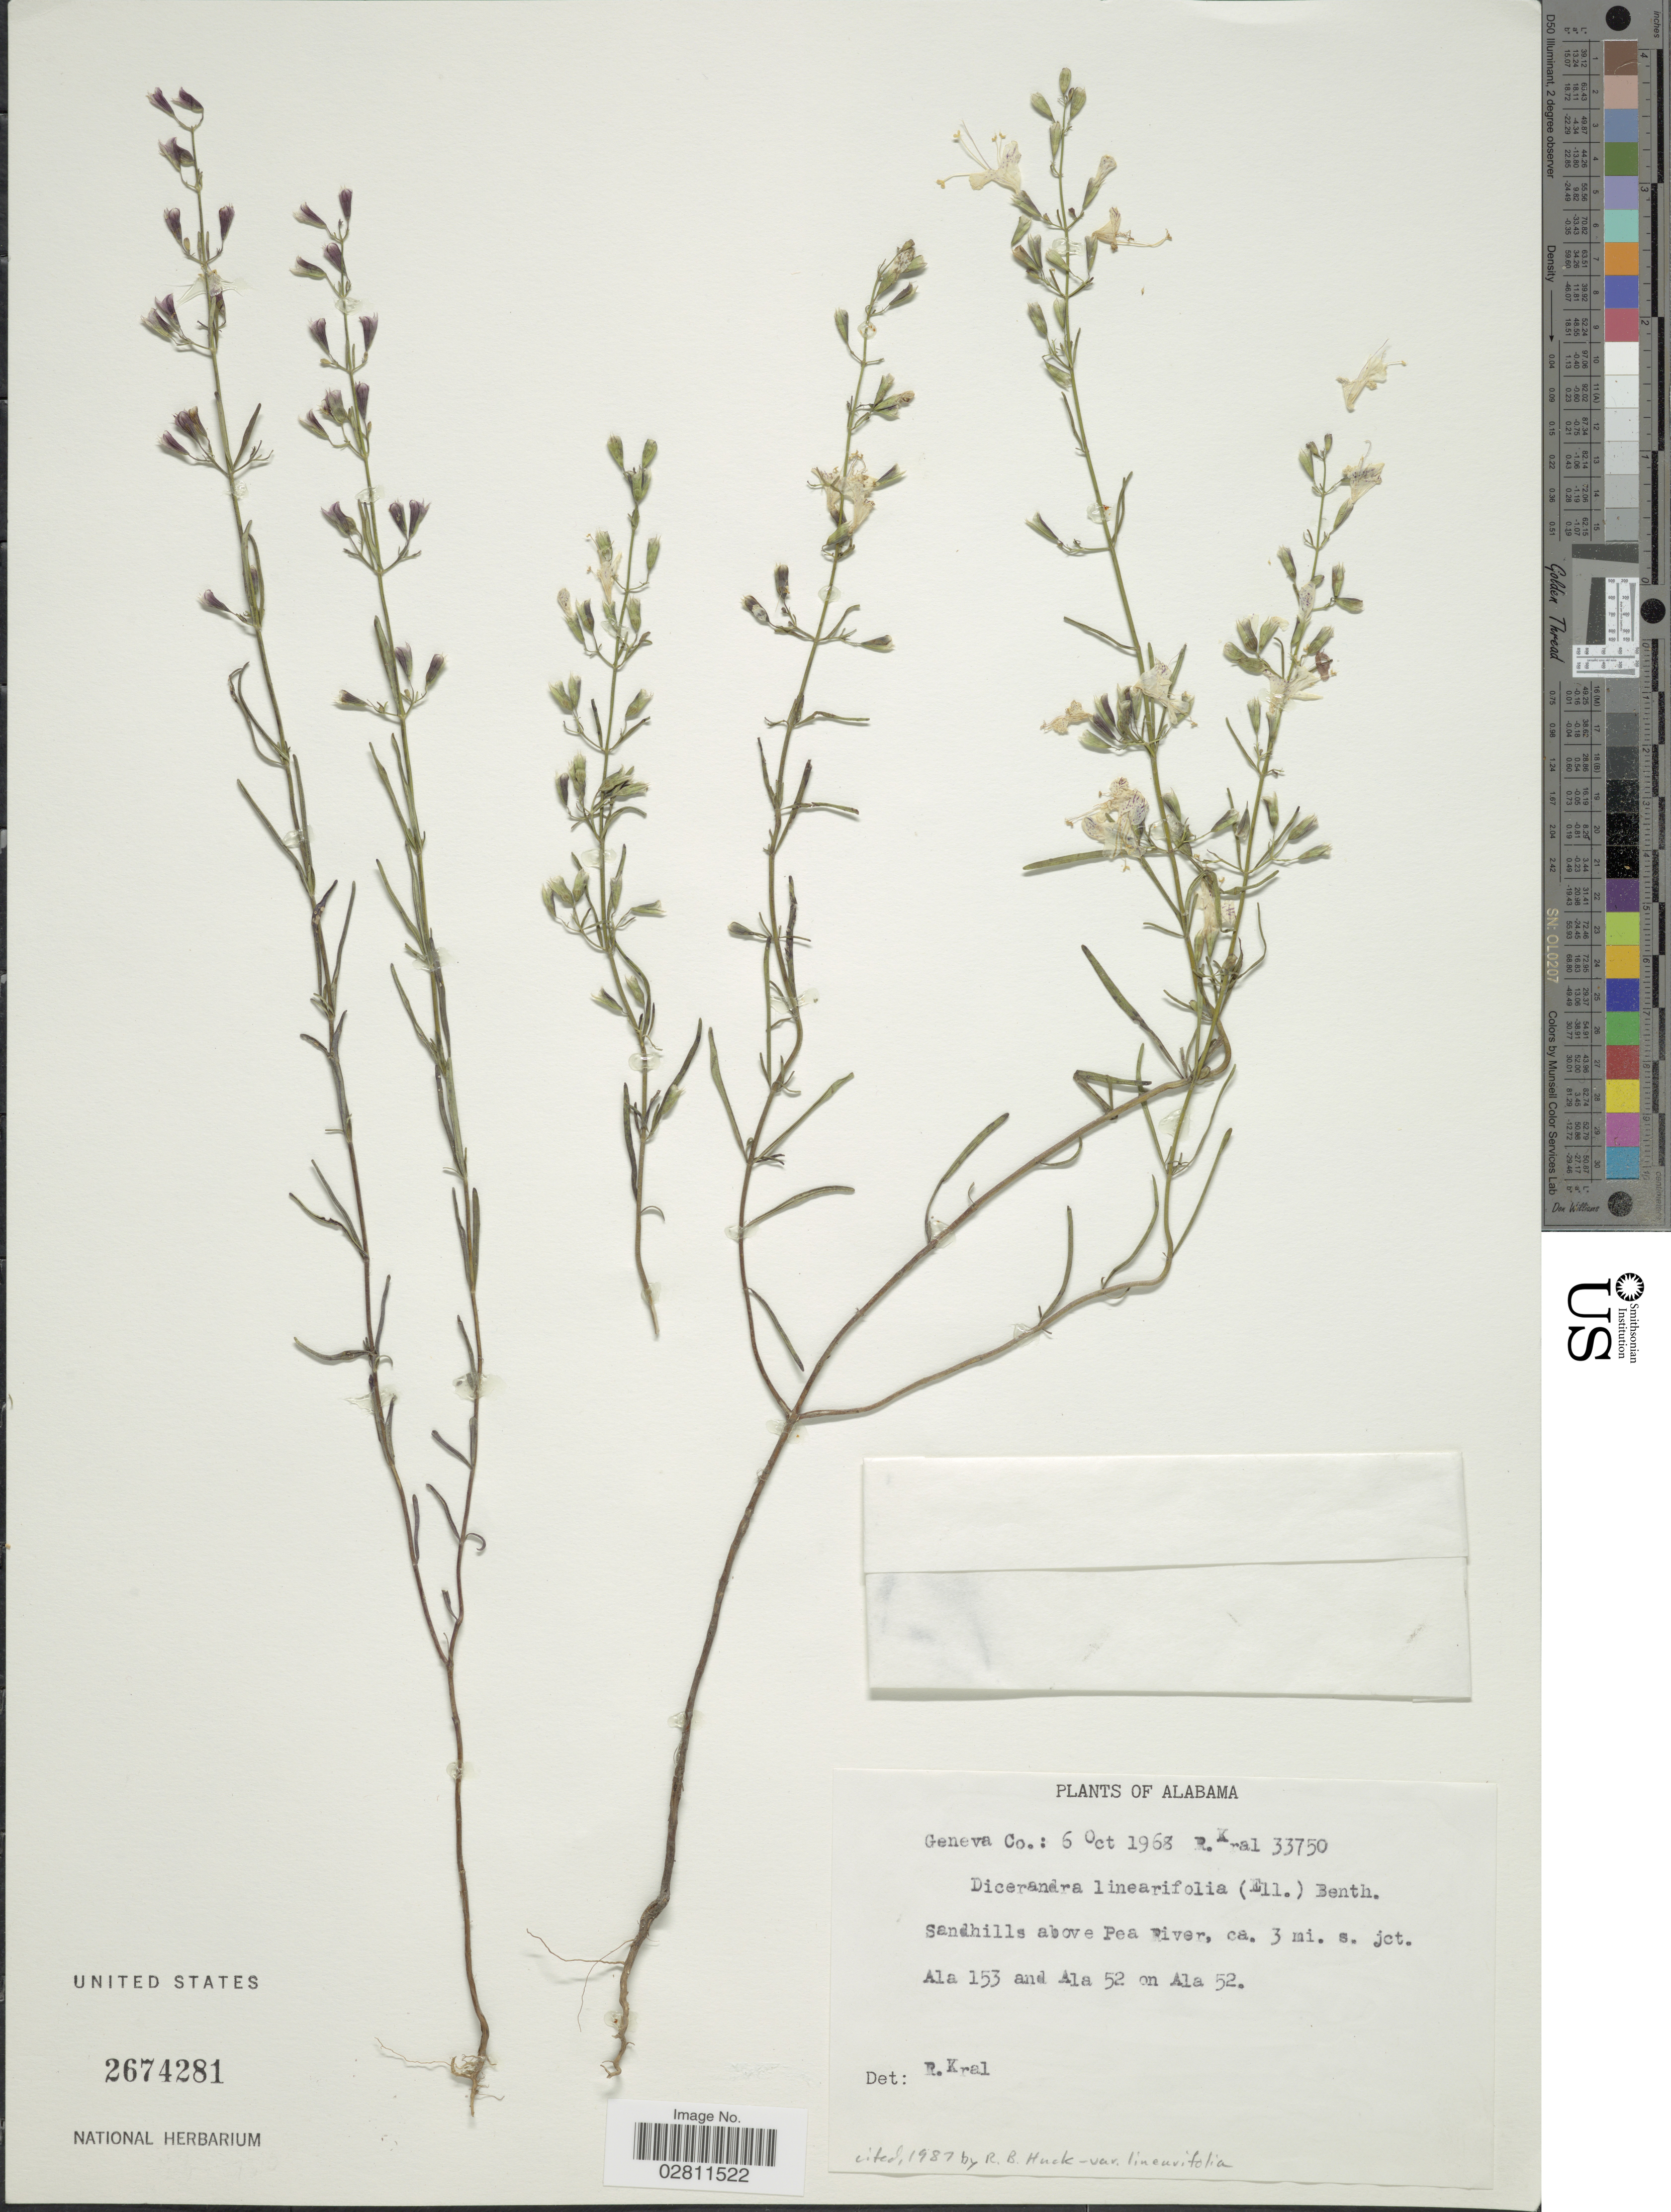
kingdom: Plantae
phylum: Tracheophyta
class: Magnoliopsida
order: Lamiales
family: Lamiaceae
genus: Dicerandra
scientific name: Dicerandra linearifolia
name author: (Elliott) Benth.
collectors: R. Kral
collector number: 33750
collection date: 1968-10-06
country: United States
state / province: Alabama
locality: Geneva Co.: Sandhills above Pea River, ca. 3 mi. s. jct. Ala 153 and Ala 52 on Ala 52.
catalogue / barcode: US 2674281